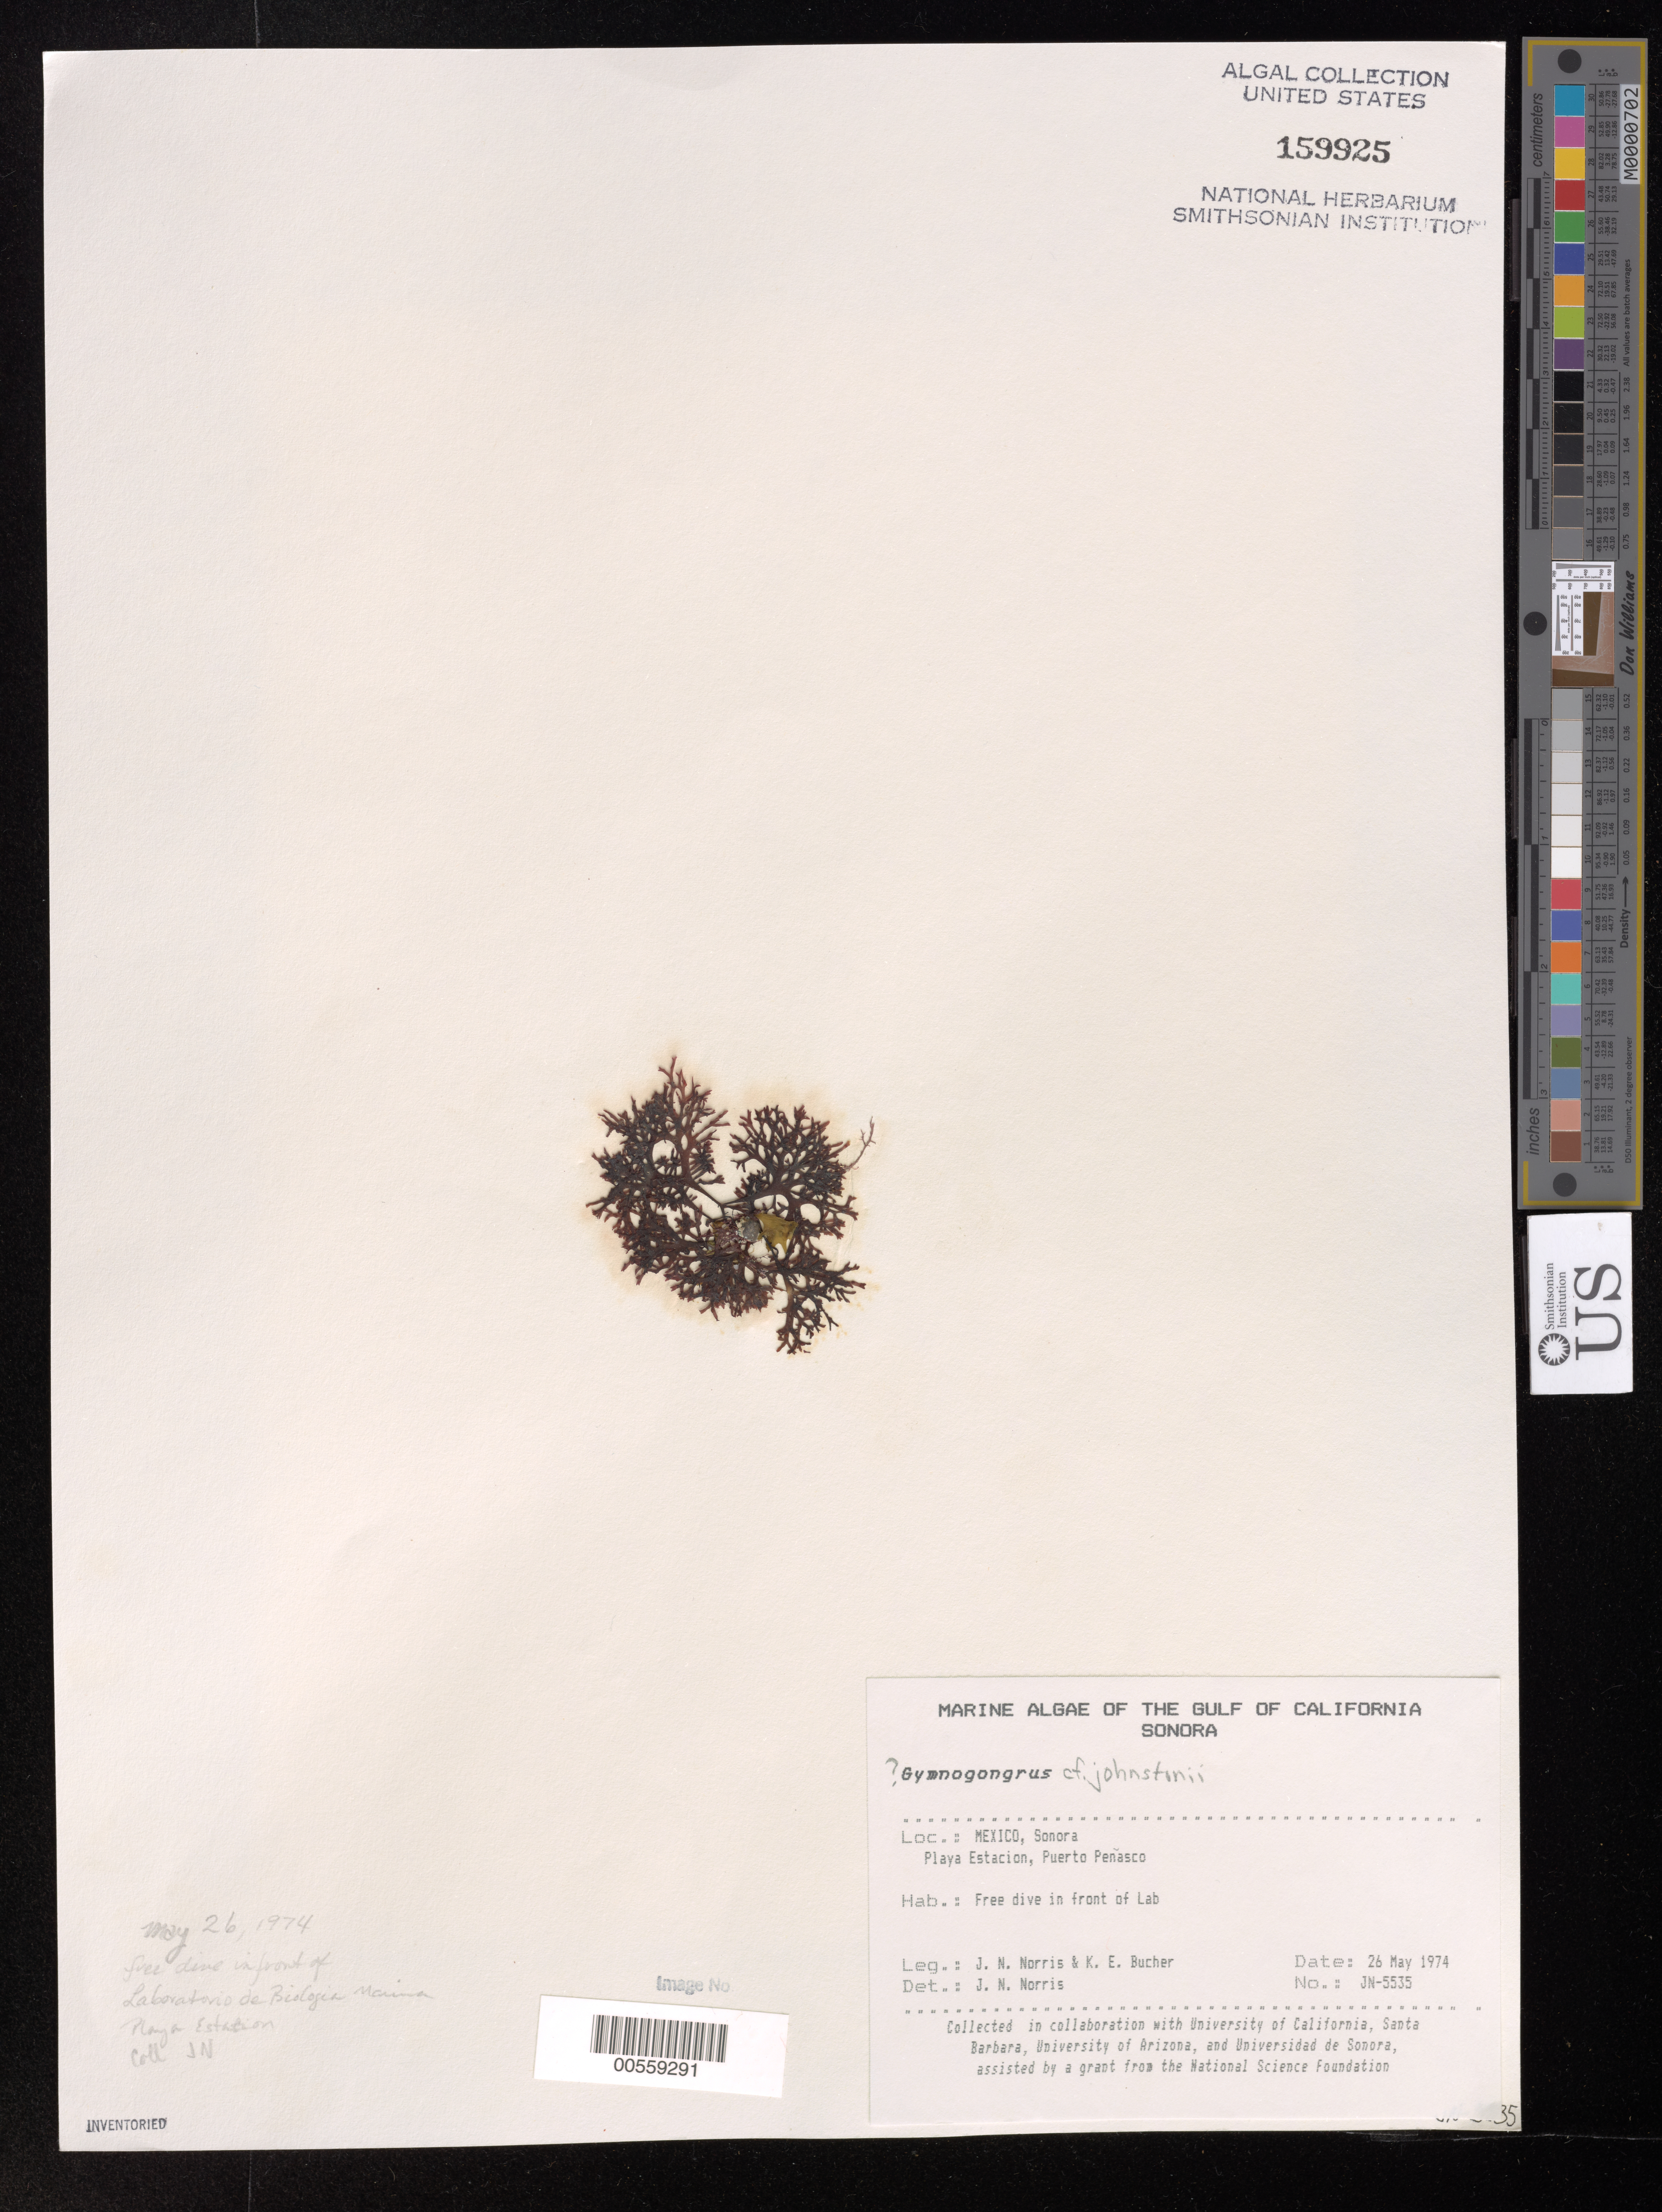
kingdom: Plantae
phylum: Rhodophyta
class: Florideophyceae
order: Gigartinales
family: Phyllophoraceae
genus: Gymnogongrus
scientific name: Gymnogongrus sp.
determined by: Norris, James N.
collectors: J. N. Norris & K. E. Bucher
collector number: JN-5535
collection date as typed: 26 May 1974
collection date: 1974-05-26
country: Mexico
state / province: Sonora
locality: Playa Estacion, Puerto Penasco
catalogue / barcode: US 159925